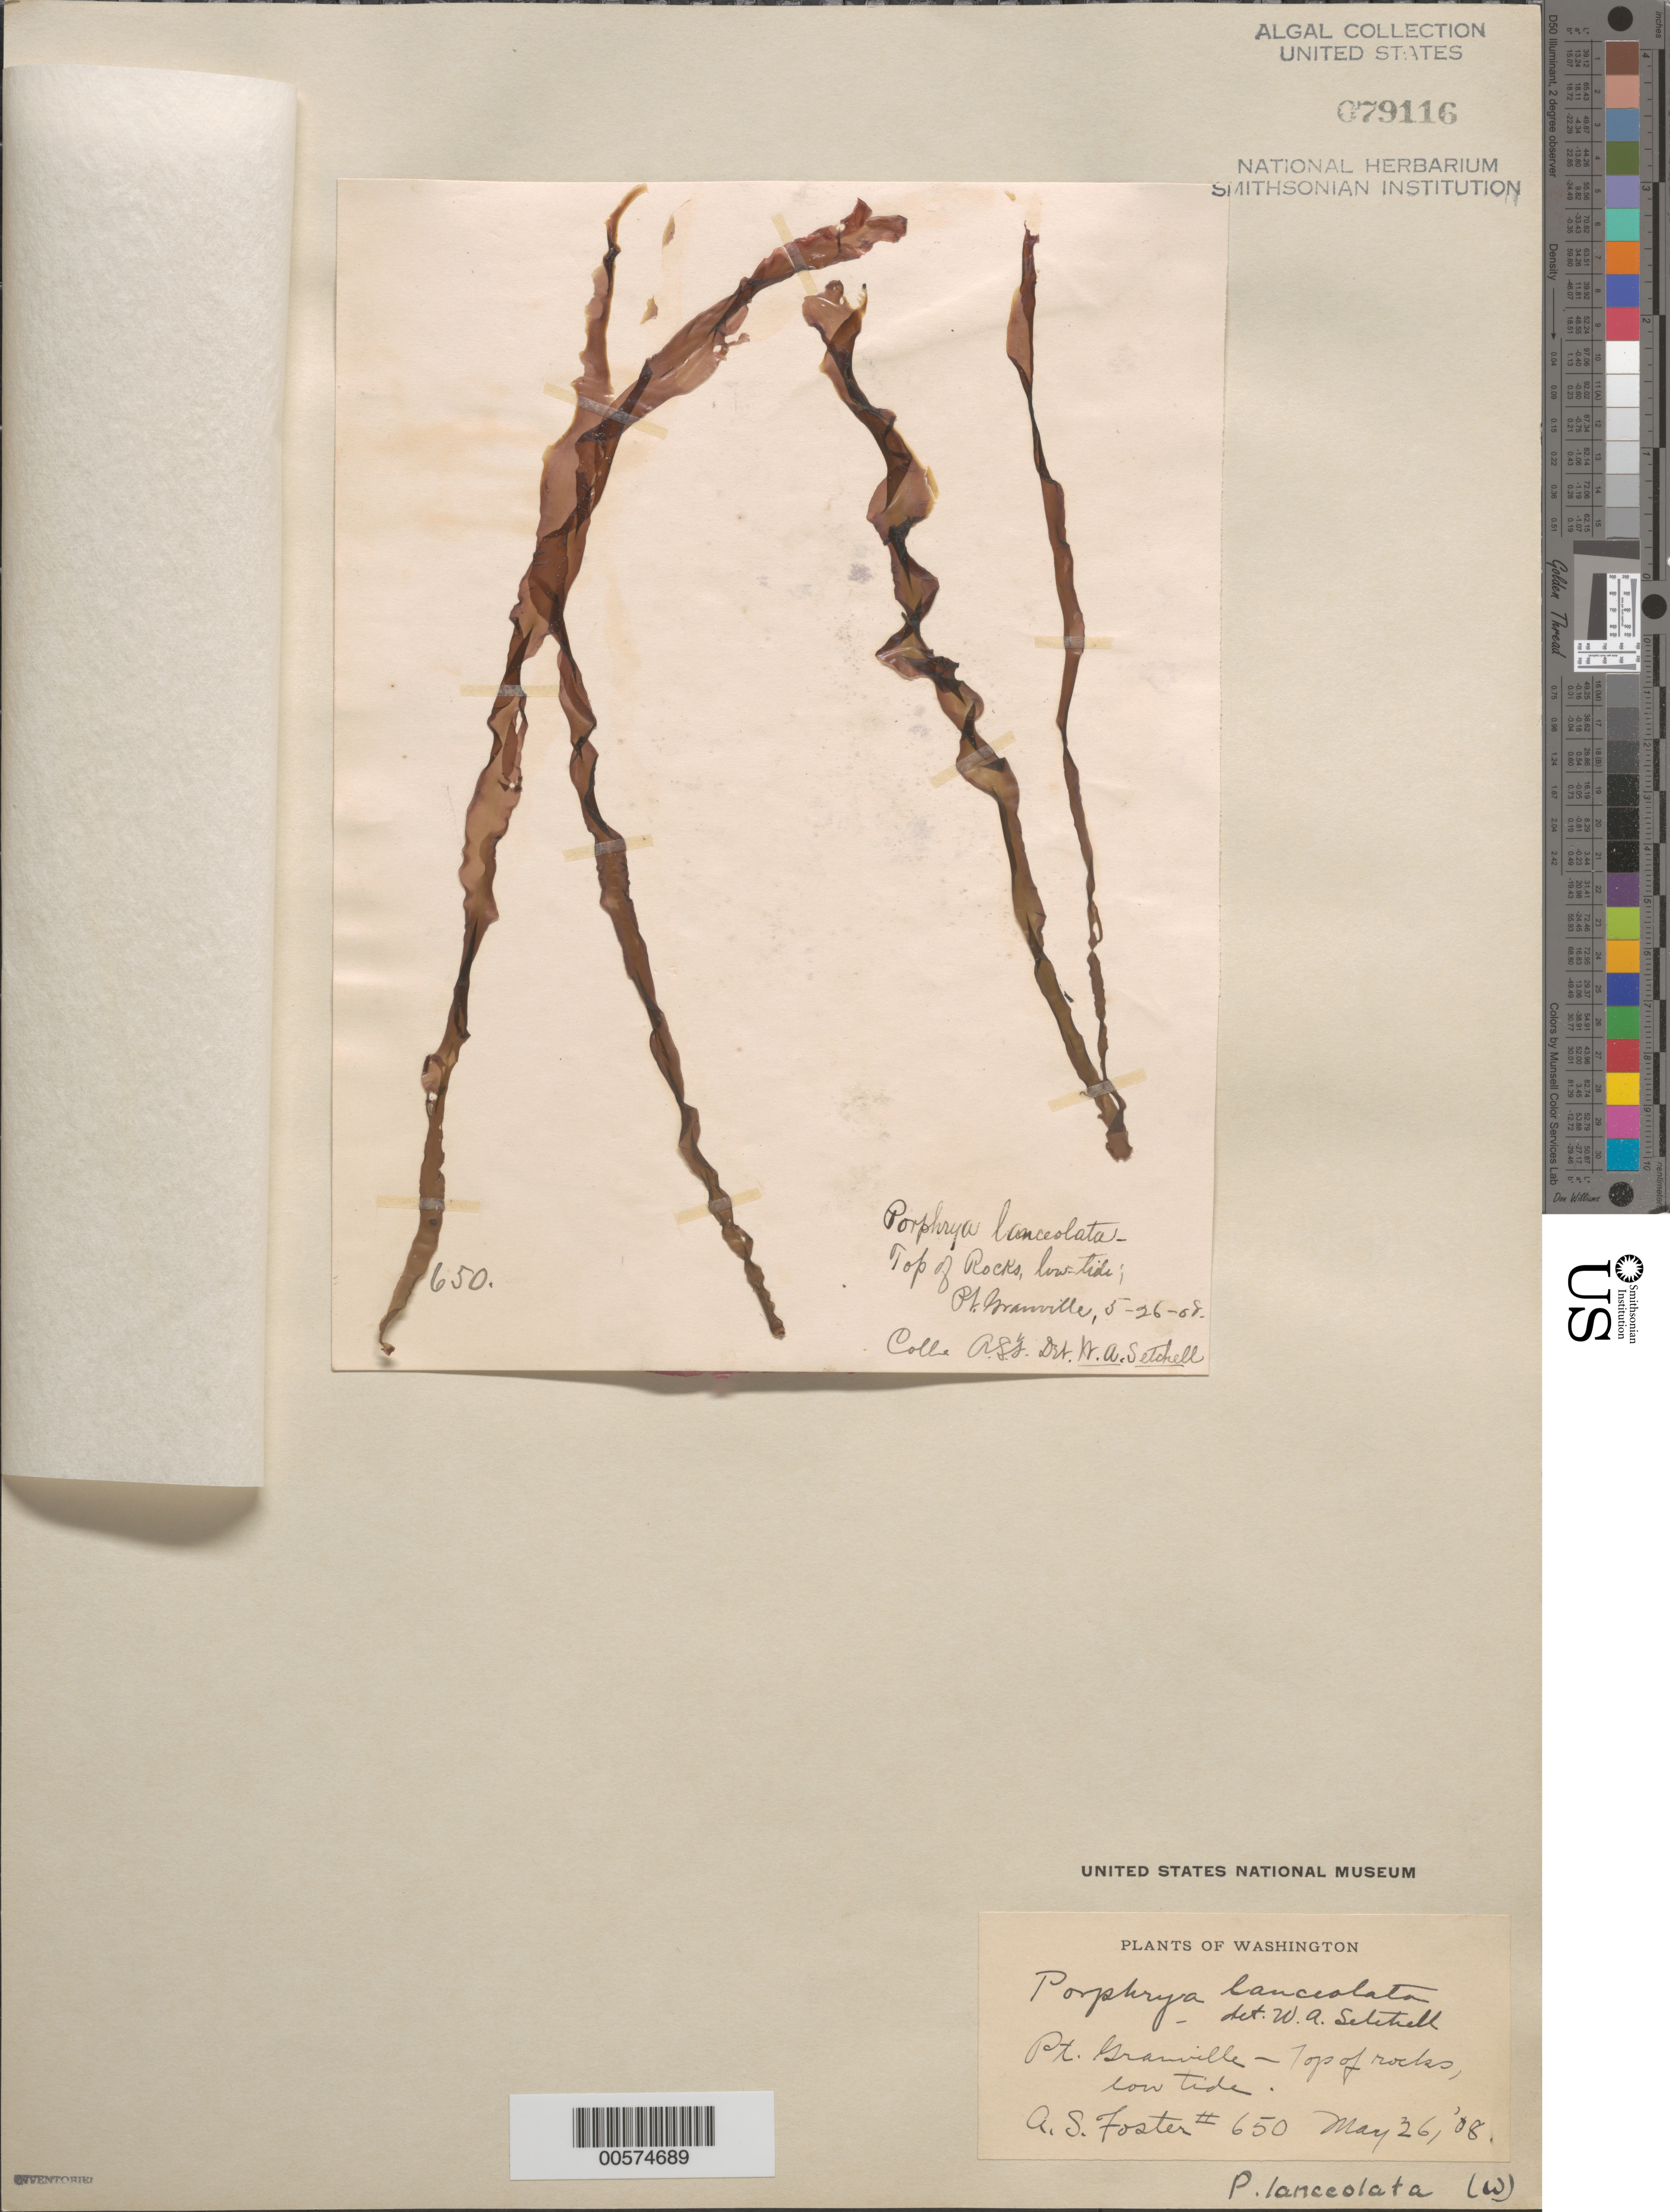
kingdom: Plantae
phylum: Rhodophyta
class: Bangiophyceae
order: Bangiales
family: Bangiaceae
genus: Pyropia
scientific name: Pyropia lanceolata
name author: (Setchell & Hus) S.C. Lindstrom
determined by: Algae name updating Project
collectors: A. S. Foster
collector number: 650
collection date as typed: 26 May 1908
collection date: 1908-05-26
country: United States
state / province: Washington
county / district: Grays Harbor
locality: Granville (Pt. Granville)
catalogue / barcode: US 79116